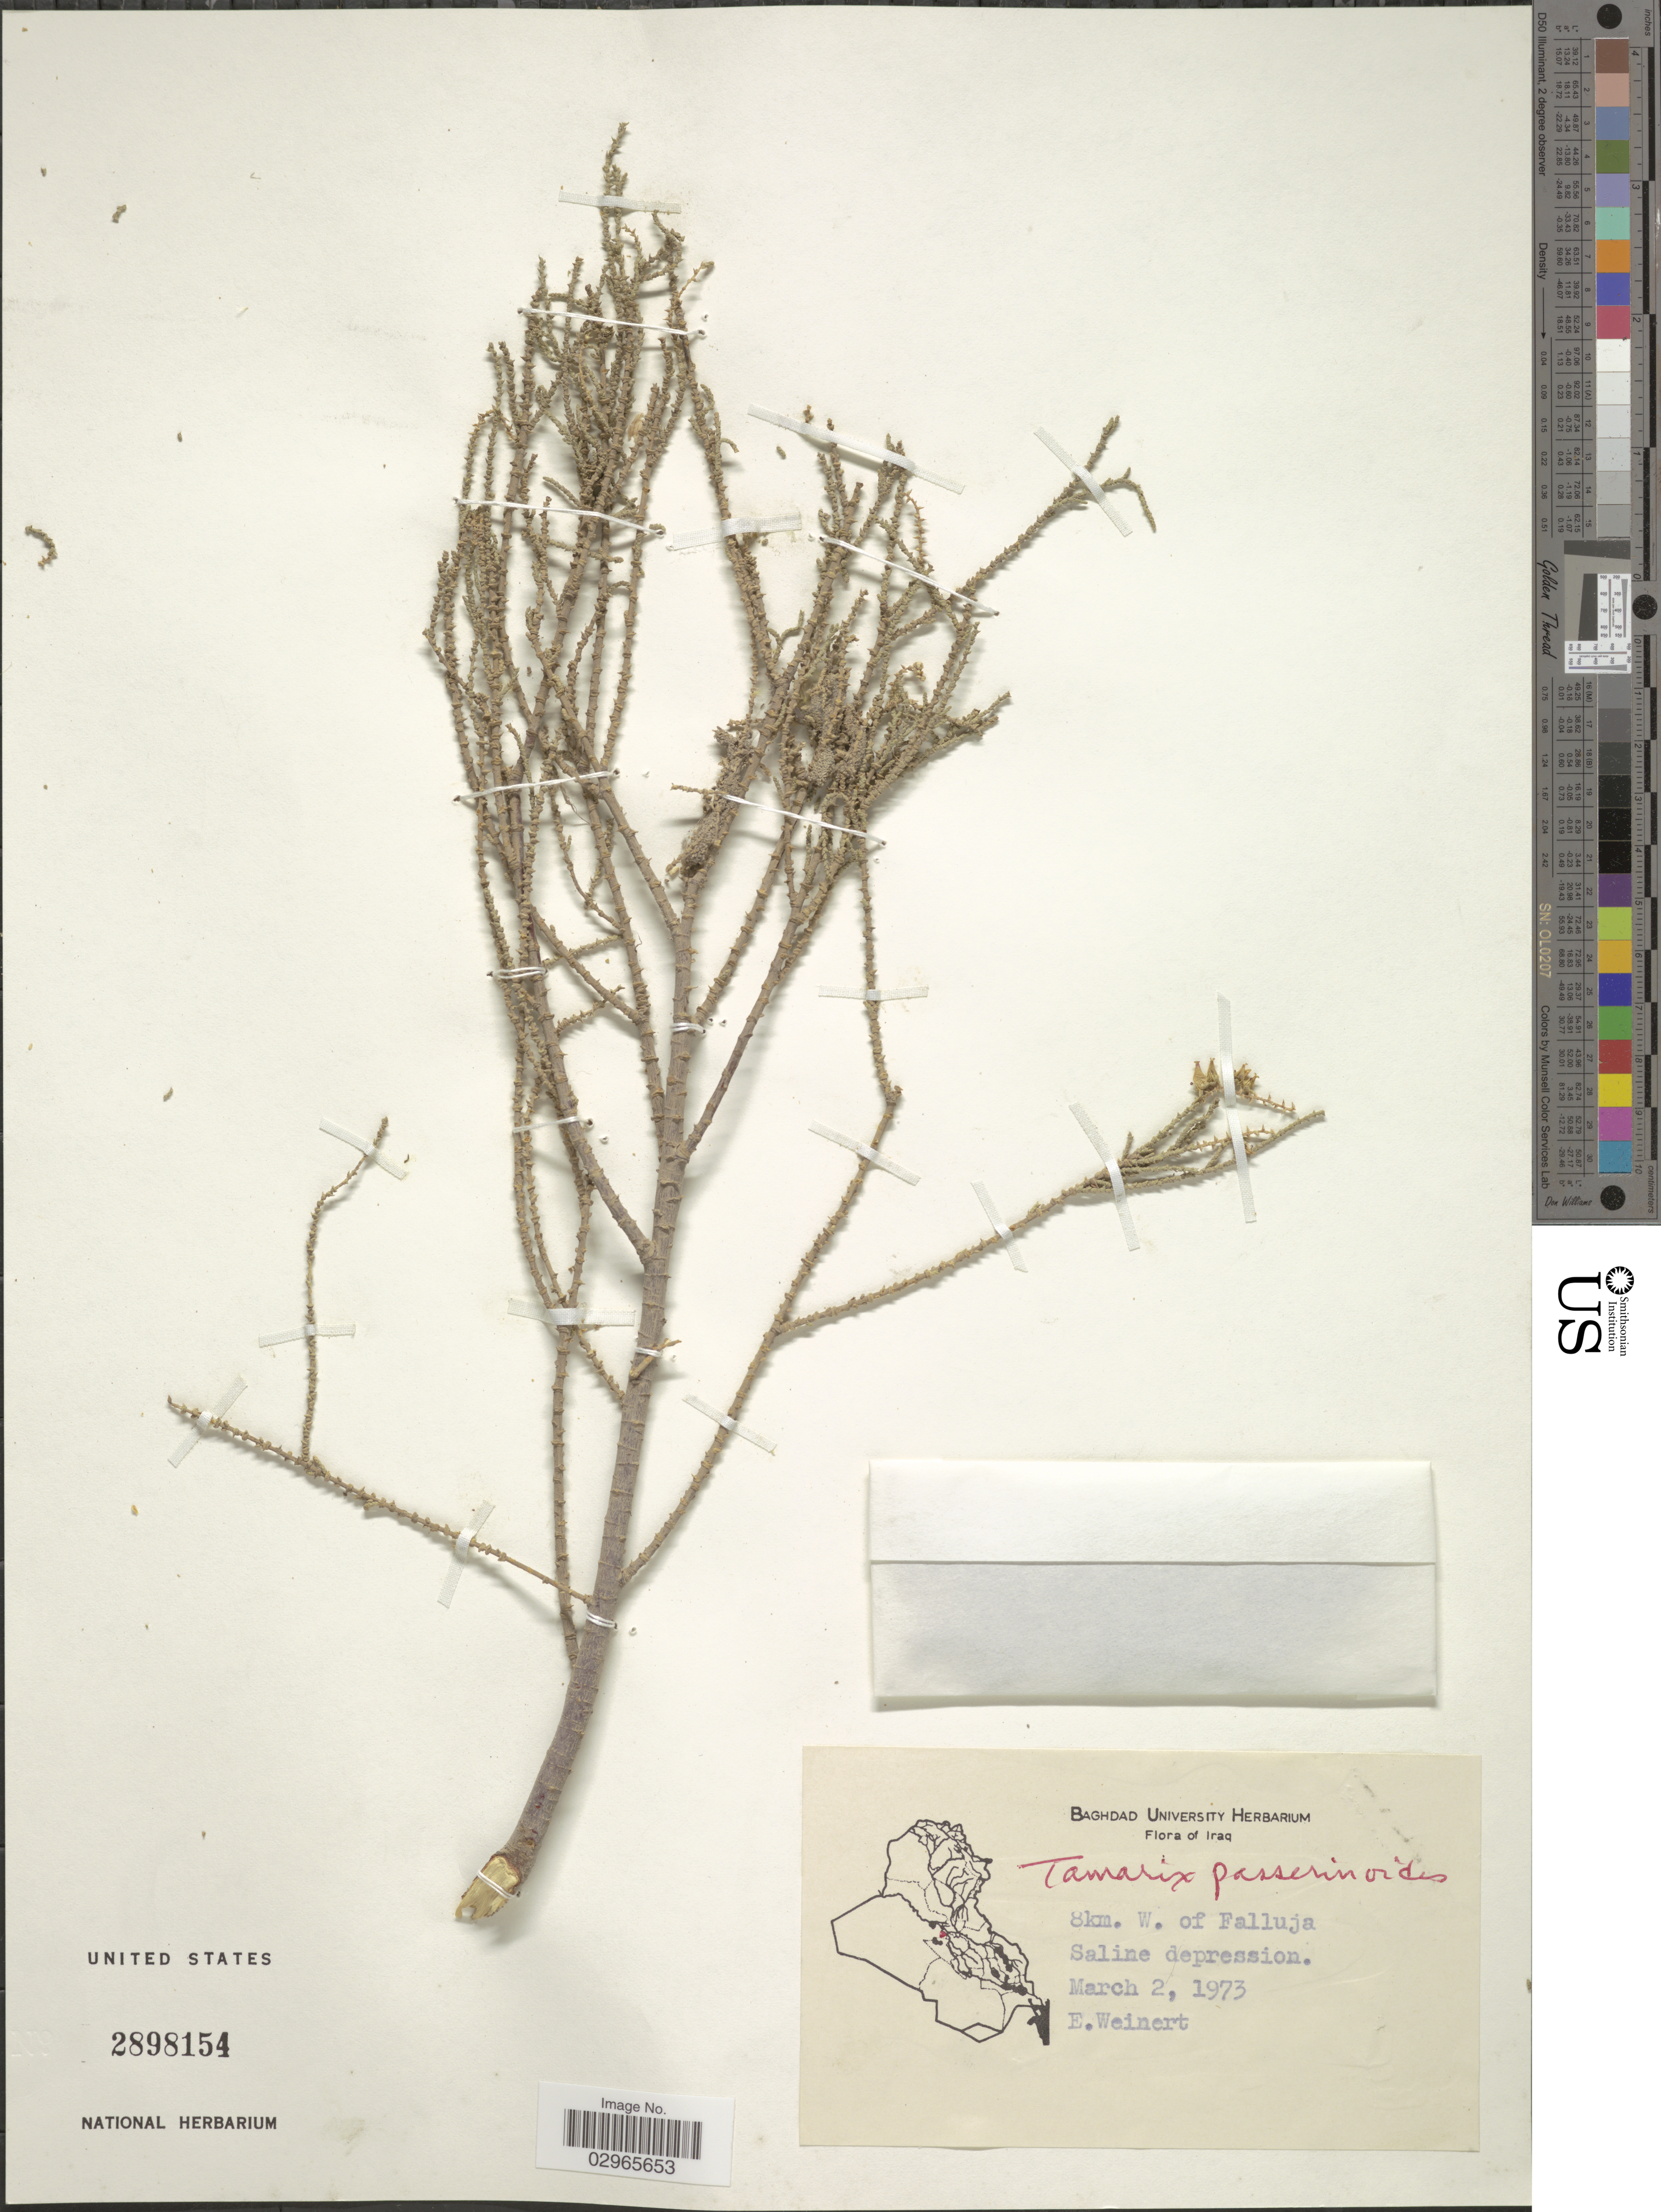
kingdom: Plantae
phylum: Tracheophyta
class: Magnoliopsida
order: Caryophyllales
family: Tamaricaceae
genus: Tamarix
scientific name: Tamarix passerinoides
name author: Delile ex Desv.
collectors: E. Weinert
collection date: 1973-03-02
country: Iraq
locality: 8km. W. of Falluja. Saline depression.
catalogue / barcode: US 2898154